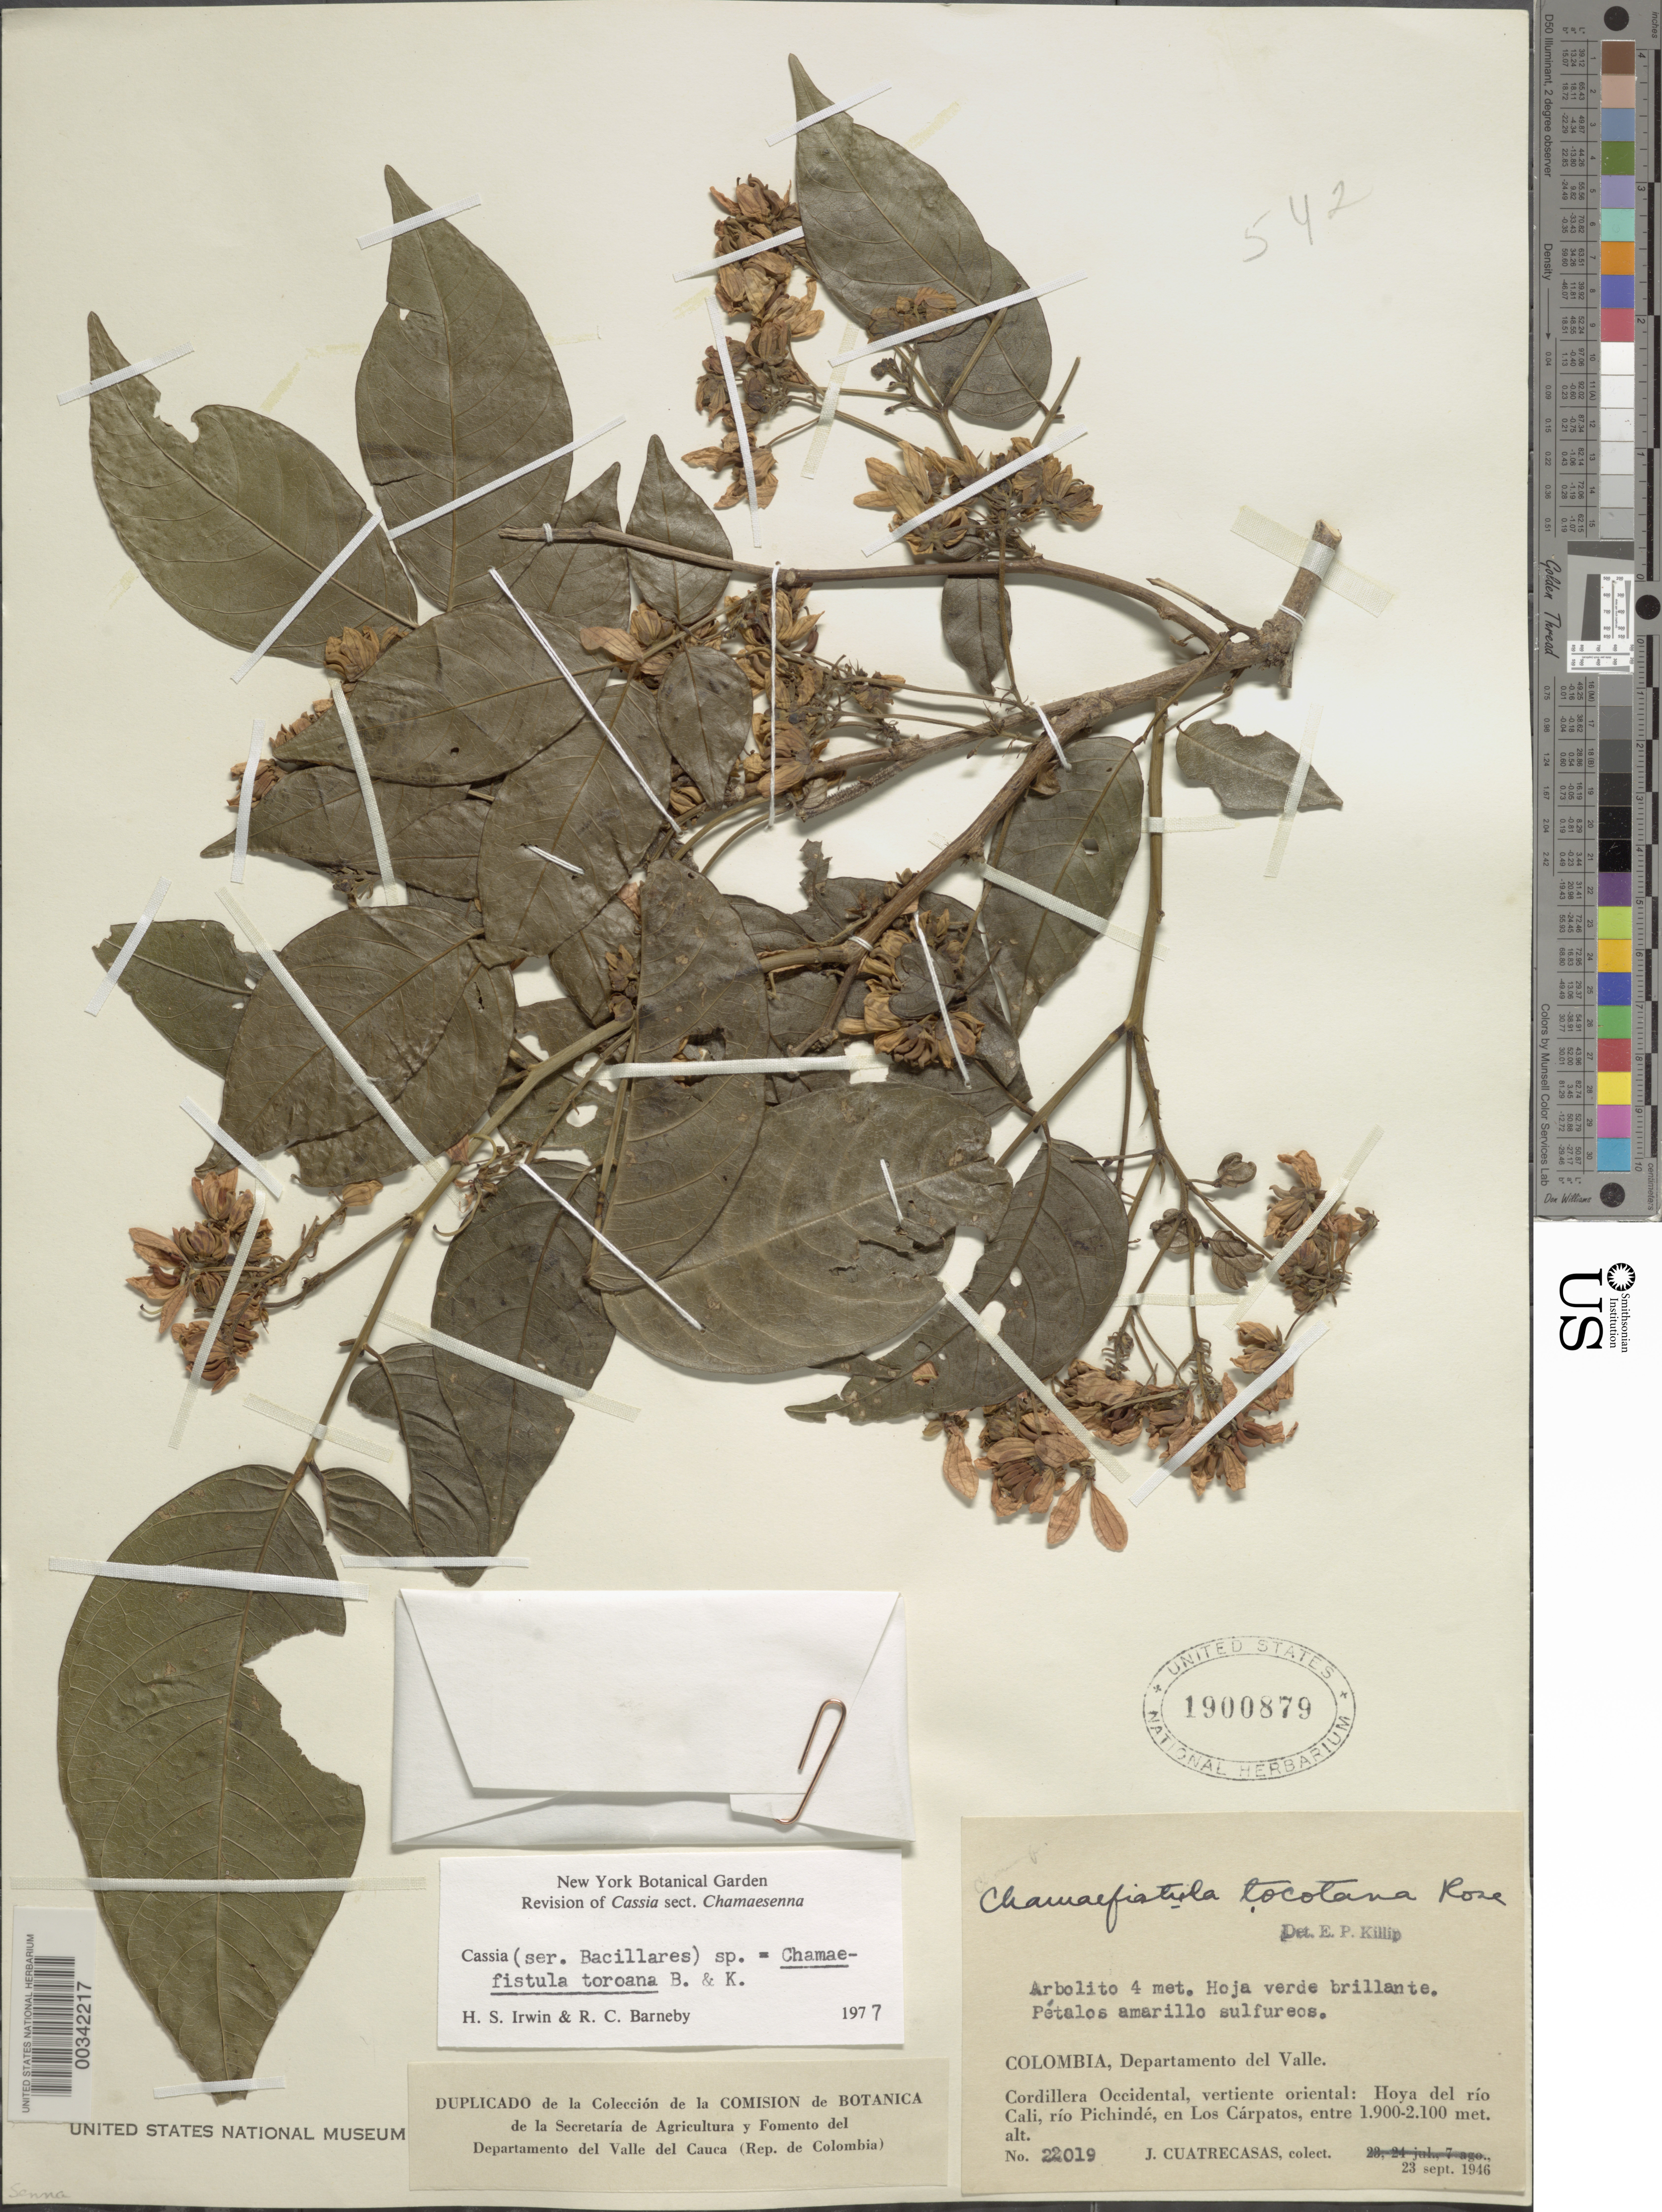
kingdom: Plantae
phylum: Tracheophyta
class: Magnoliopsida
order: Fabales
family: Fabaceae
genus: Senna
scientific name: Senna oxyphylla var. oxyphylla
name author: (Kunth) H.S. Irwin & Barneby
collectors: J. Cuatrecasas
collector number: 22019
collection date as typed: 23 Sep 1946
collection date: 1946-09-23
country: Colombia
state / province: Valle del Cauca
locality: Cordillera Occidental, Vertiente Oriental; Hoya del Rio Cali, Rio Pichinde, en los carpatos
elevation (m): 1900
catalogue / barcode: US 1900879